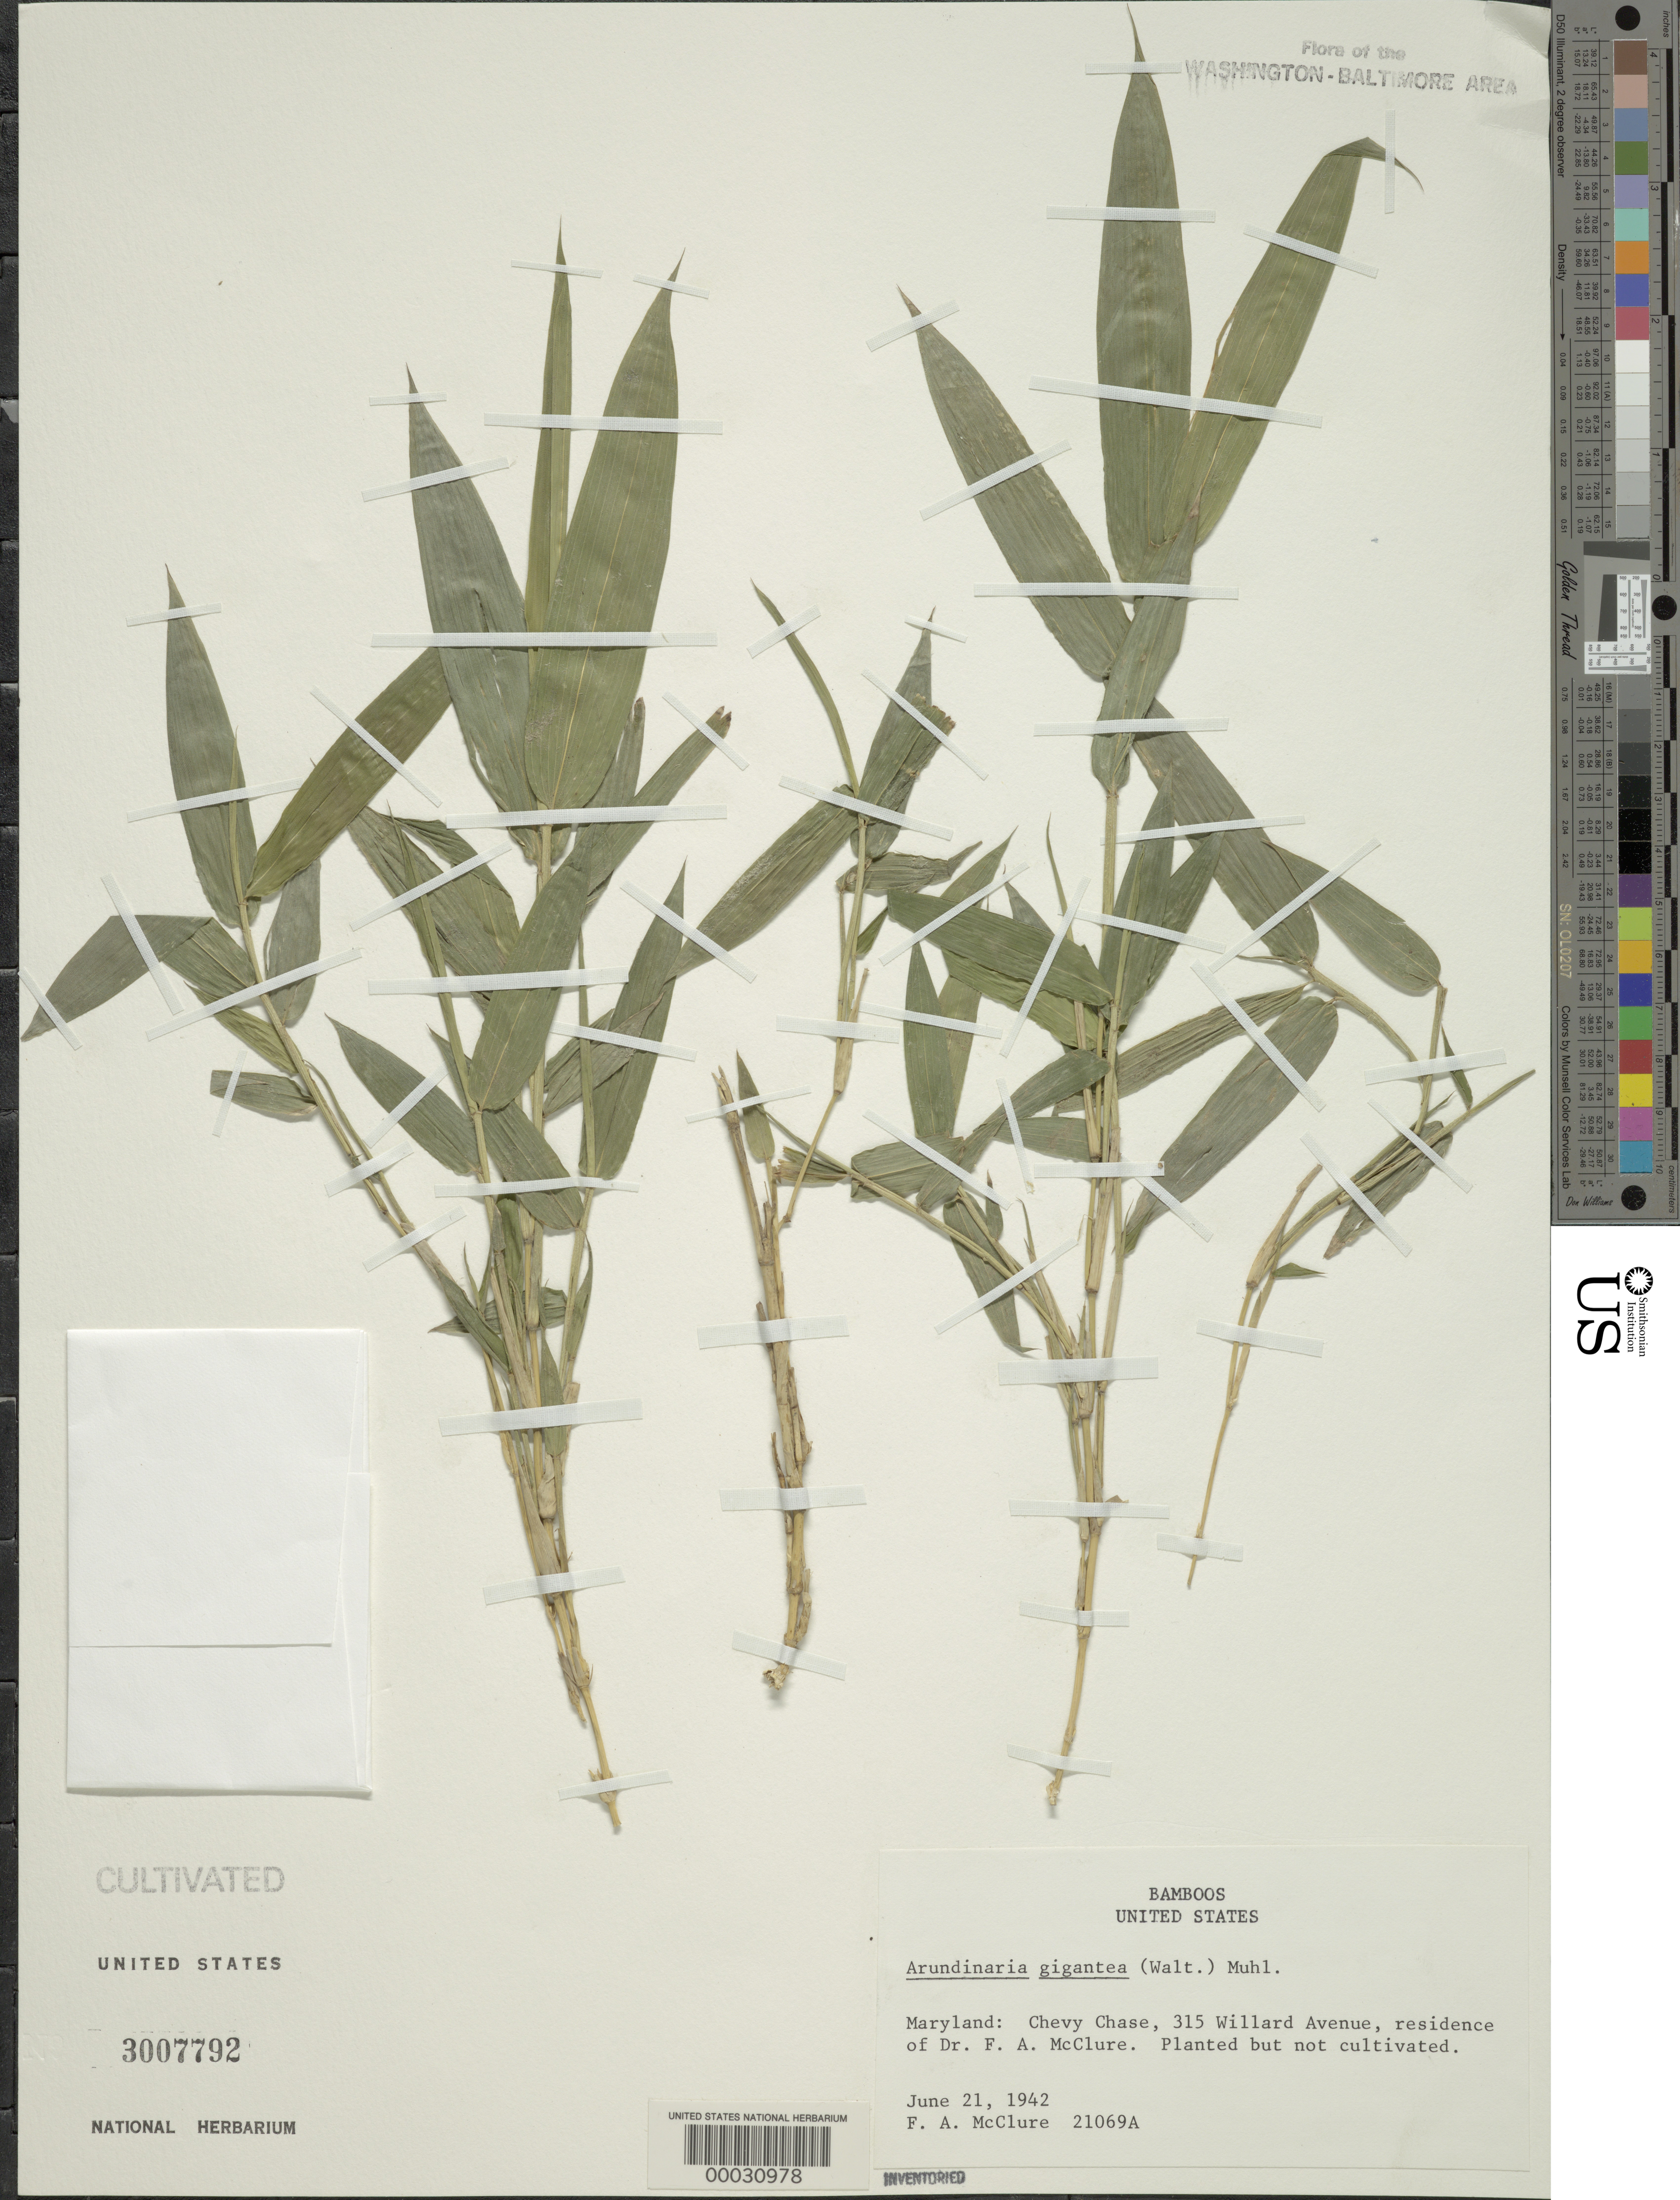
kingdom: Plantae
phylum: Tracheophyta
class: Liliopsida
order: Poales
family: Poaceae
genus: Arundinaria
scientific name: Arundinaria tecta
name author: (Walter) Muhl.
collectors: F. A. McClure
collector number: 21069A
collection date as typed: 21 Jun 1942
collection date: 1942-06-21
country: United States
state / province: Maryland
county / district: Montgomery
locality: Chevy Chase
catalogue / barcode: US 3007792